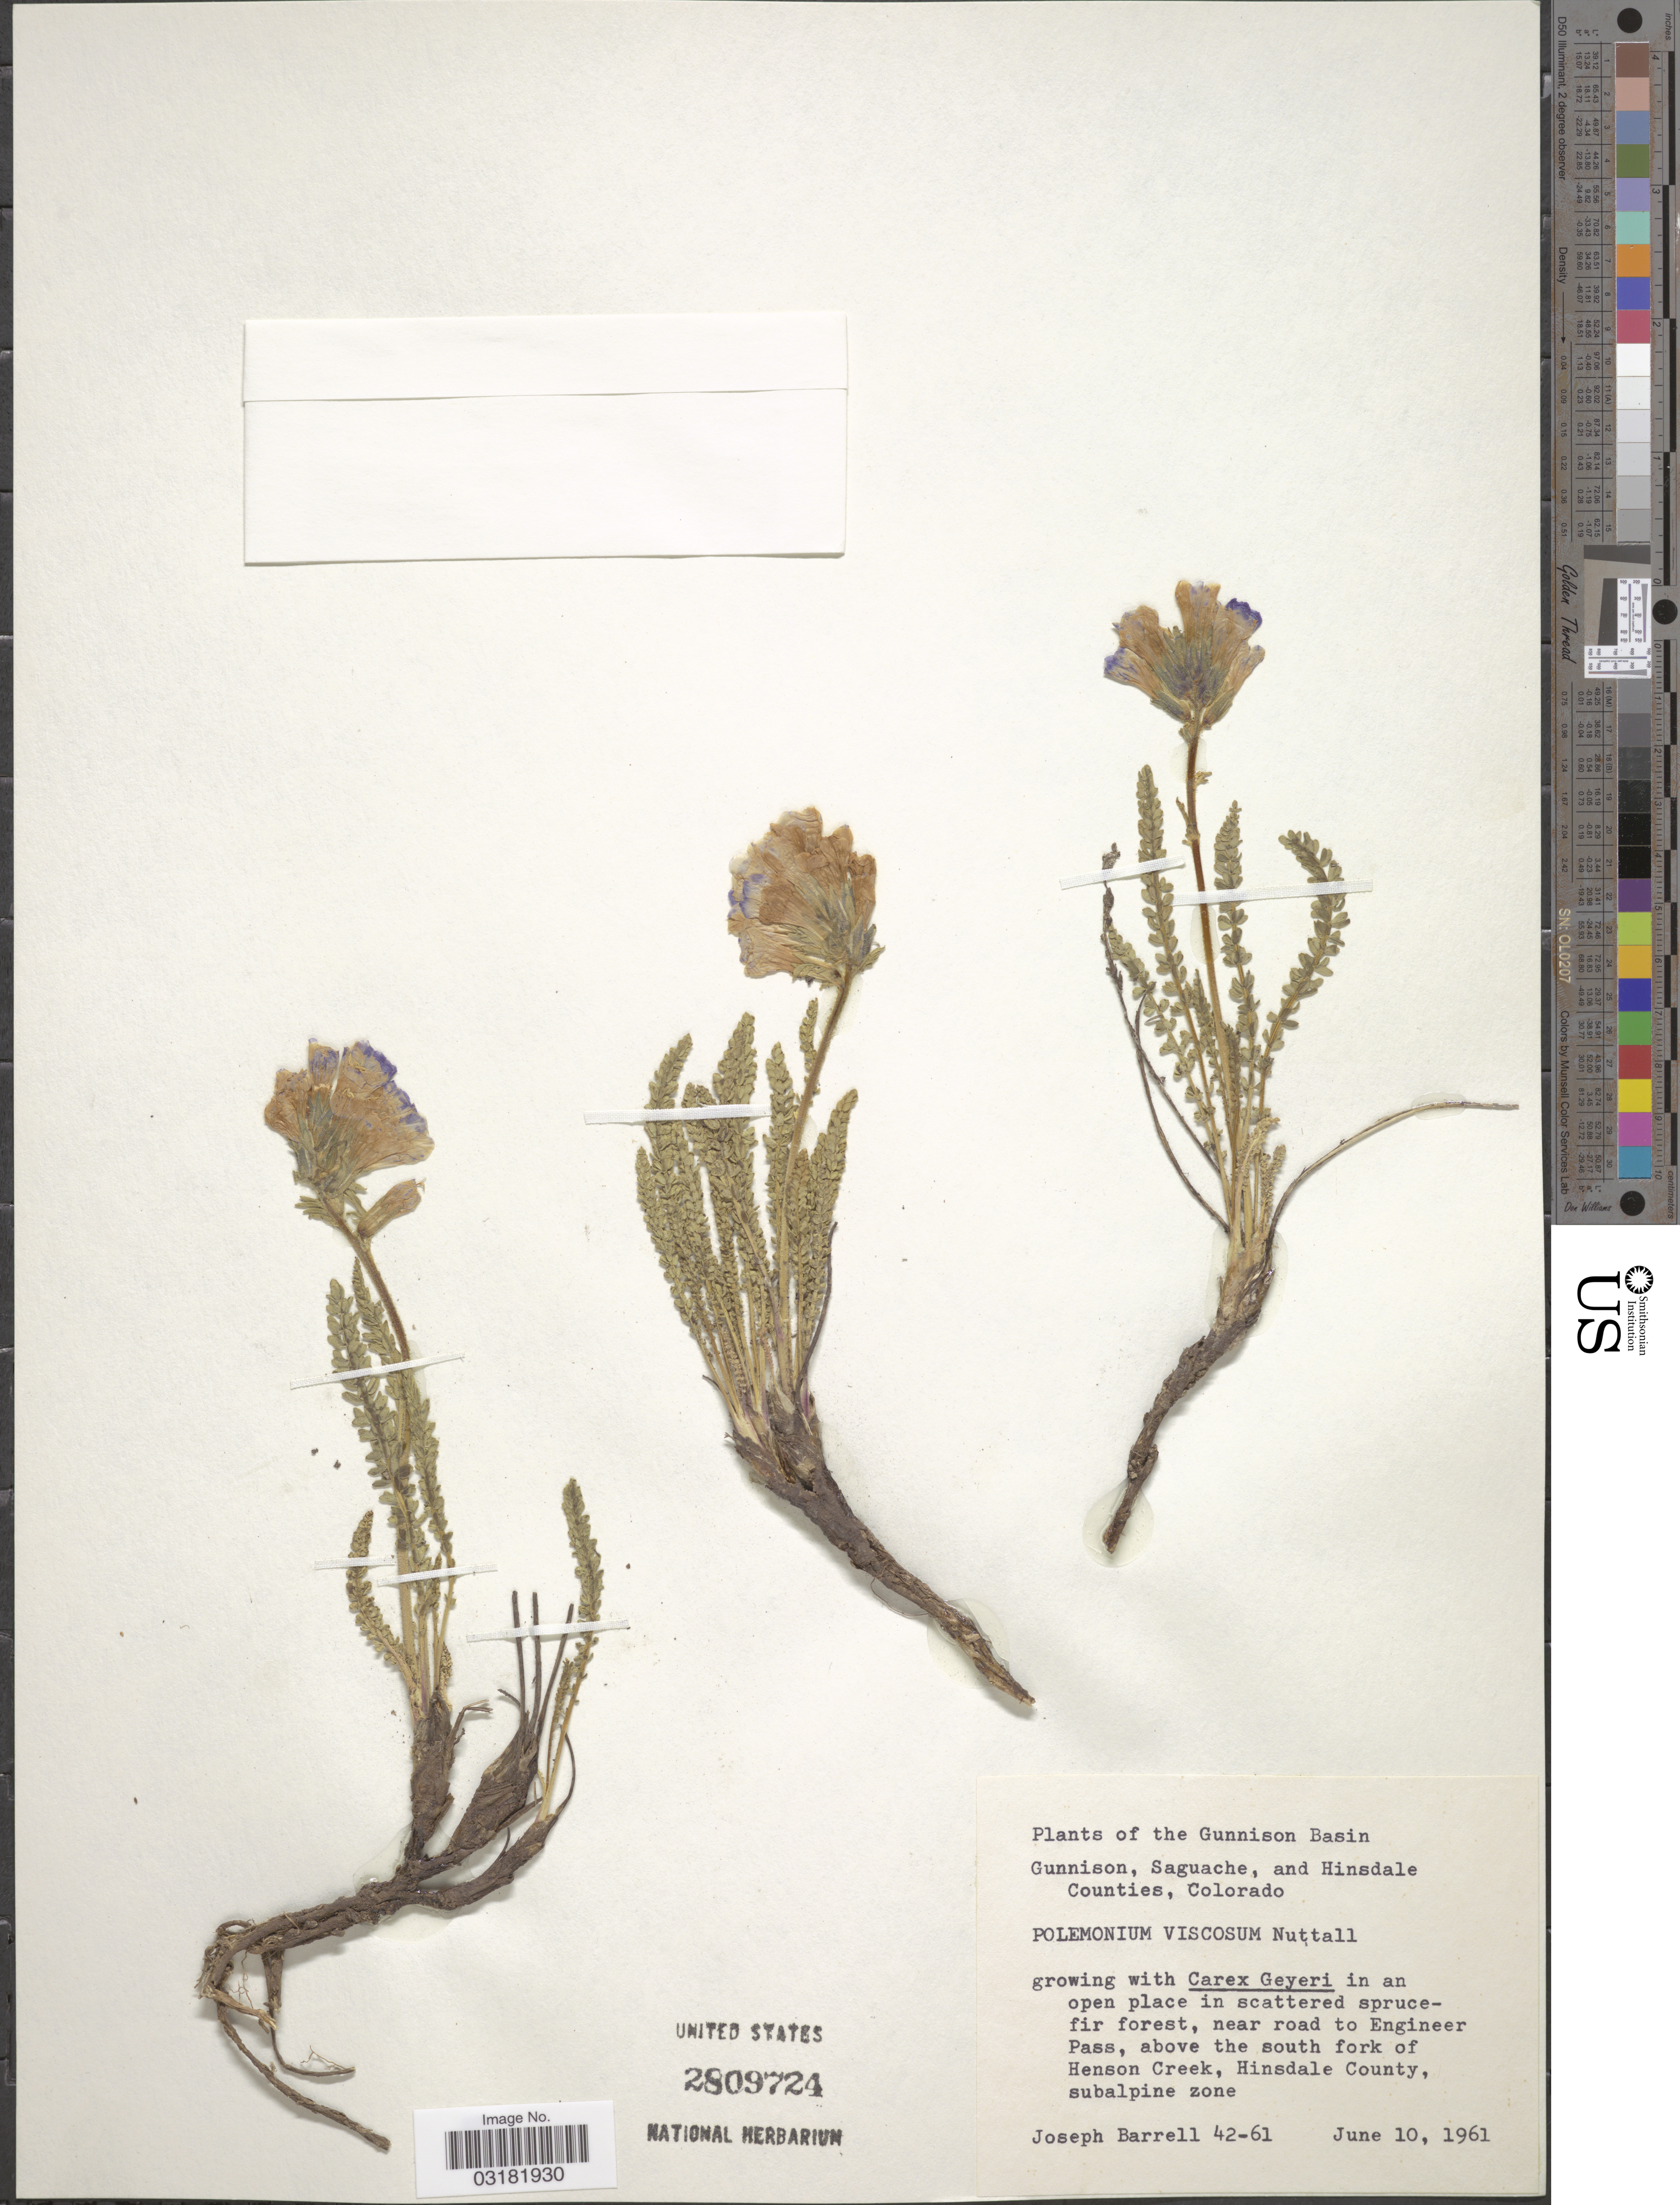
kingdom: Plantae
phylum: Tracheophyta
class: Magnoliopsida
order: Ericales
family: Polemoniaceae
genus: Polemonium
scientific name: Polemonium viscosum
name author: Nutt.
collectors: J. Barrell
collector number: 42-61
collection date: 1961-06-10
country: United States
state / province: Colorado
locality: The Gunnison Basin, Gunnison, Saguache, and Hinsdale Counties, growing with Carex Geyeri in an open place in scattered sprucefir forest, near road to Engineer Pass, above the south fork of Henson Creek, Hinsdale County, subalpine zone.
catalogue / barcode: US 2809724